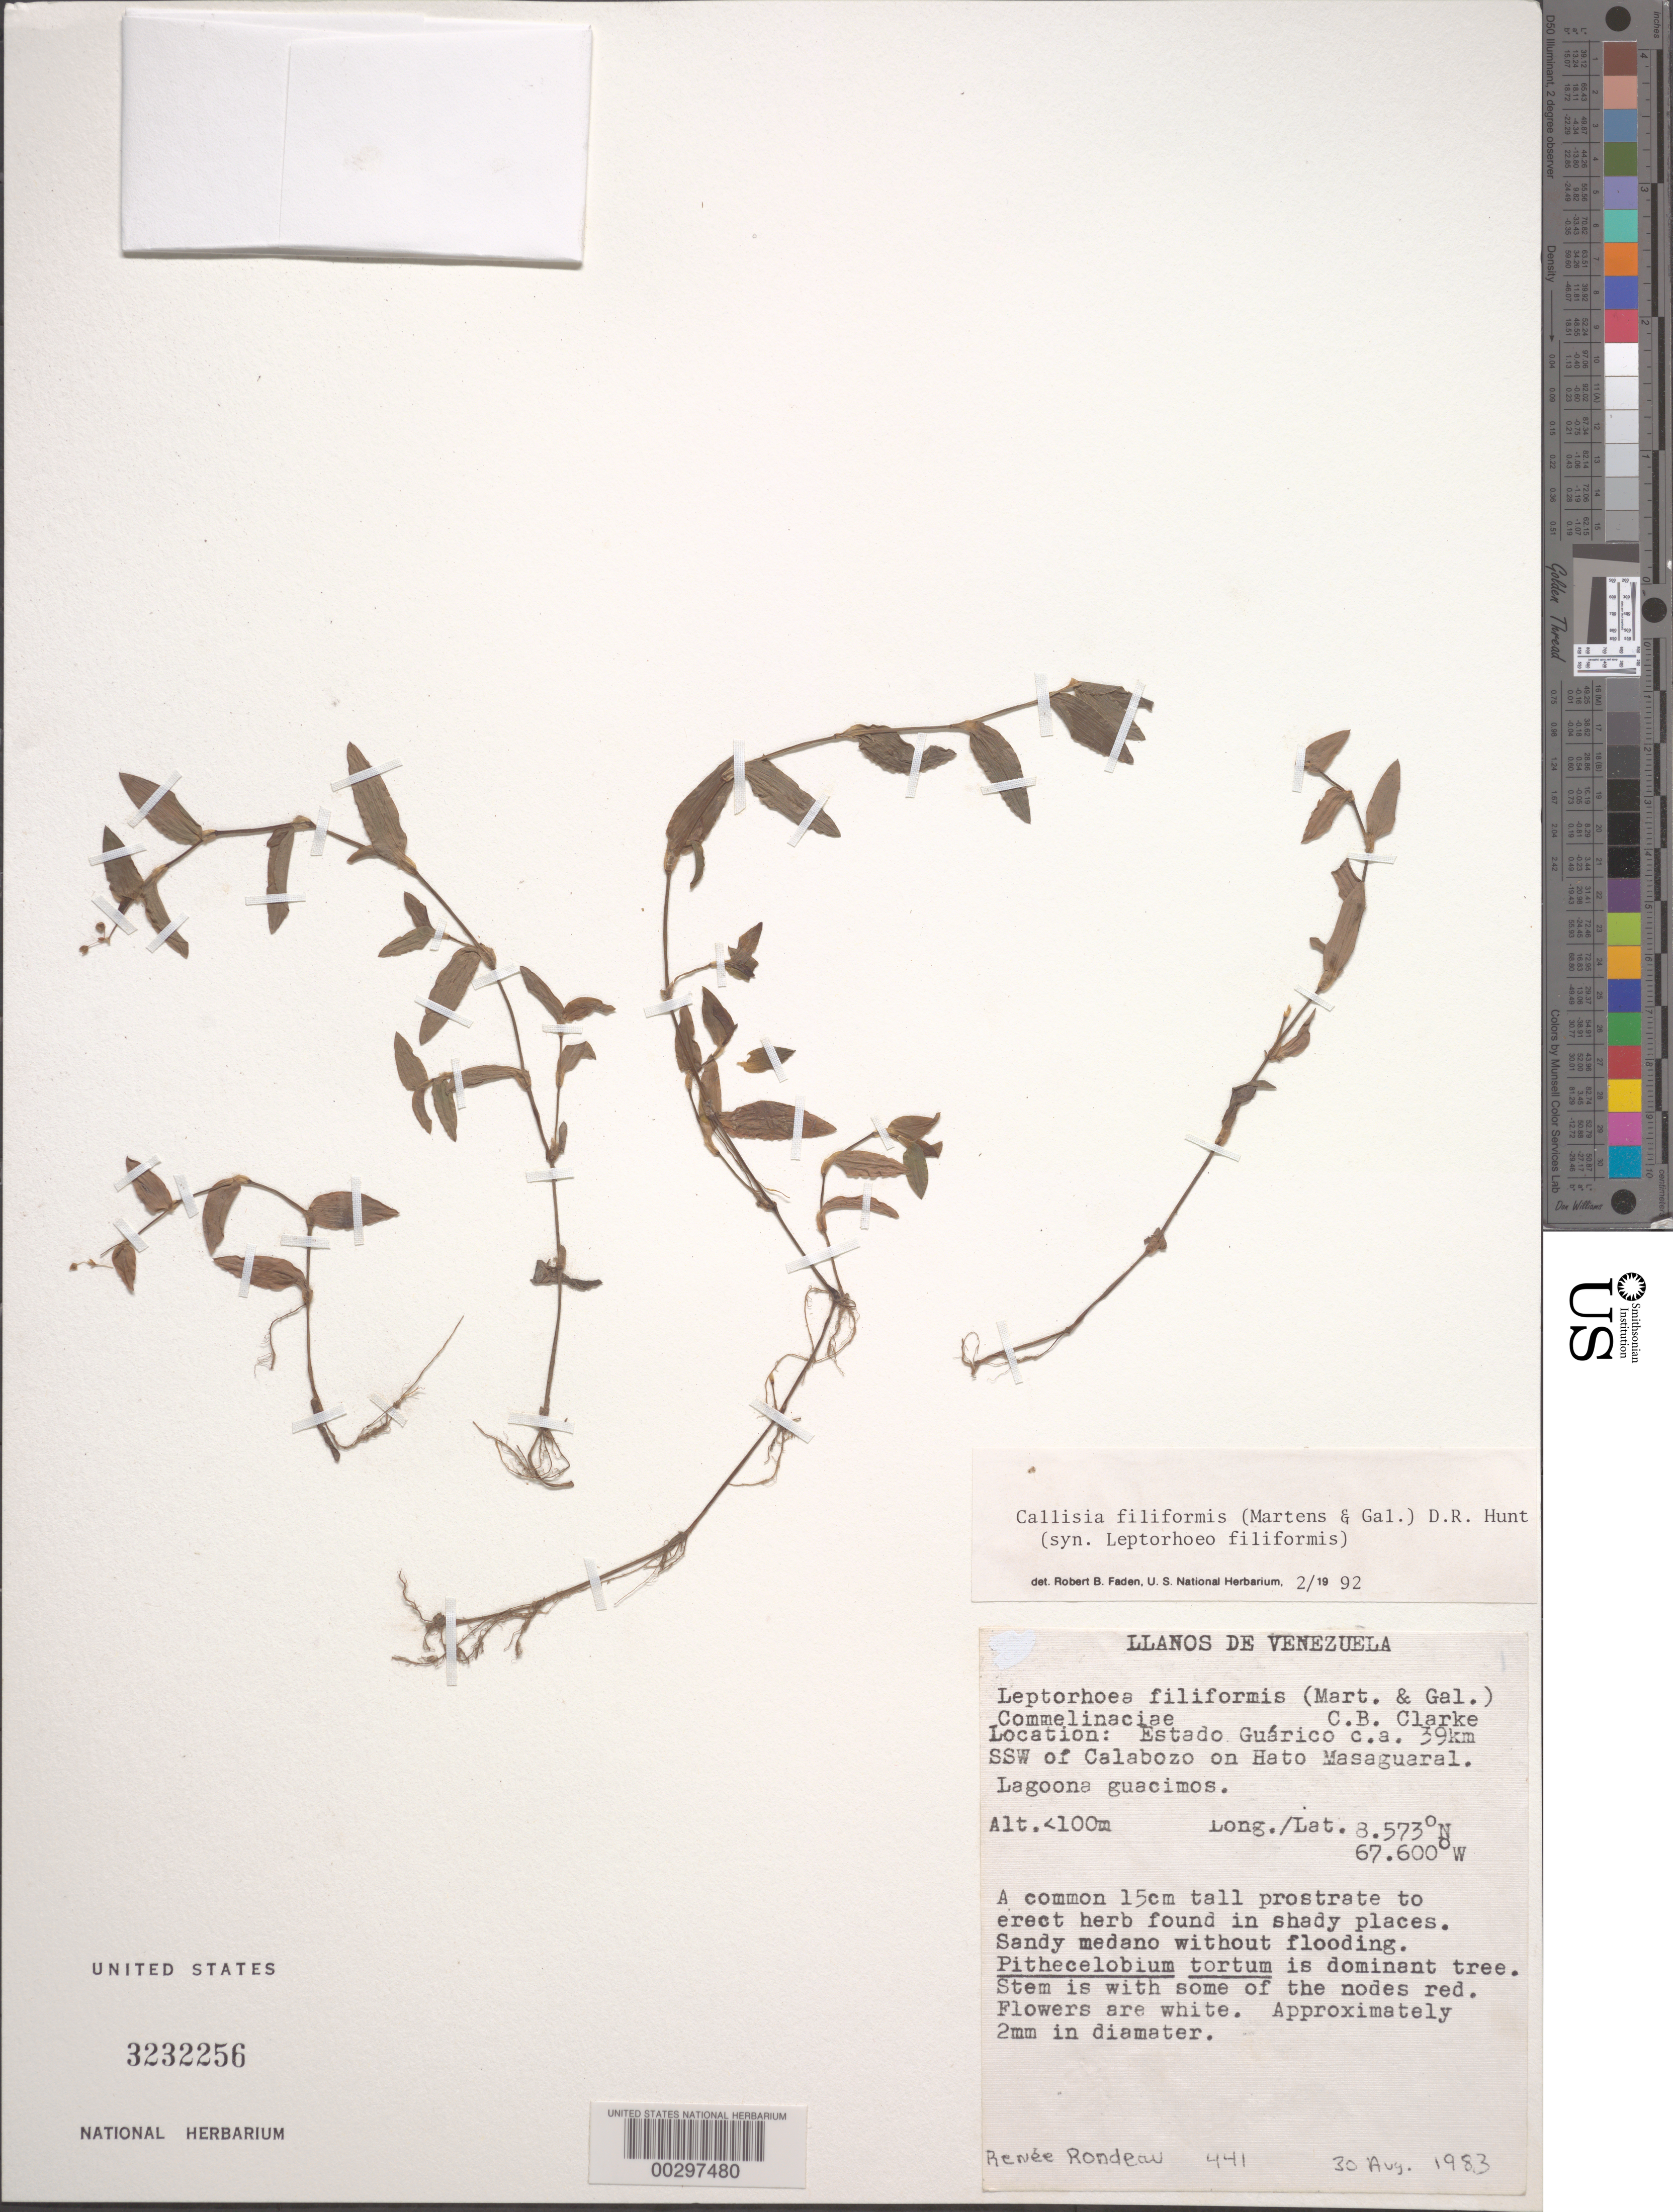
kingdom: Plantae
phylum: Tracheophyta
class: Liliopsida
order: Commelinales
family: Commelinaceae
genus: Callisia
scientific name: Callisia filiformis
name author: (M. Martens & Galeotti) D.R. Hunt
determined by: Faden, Robert B., (US), Smithsonian Institution - National Museum of Natural History (UNITED STATES)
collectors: R. Rondeau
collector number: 441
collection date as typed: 30 Aug 1983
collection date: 1983-08-30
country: Venezuela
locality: Ssw of calabozo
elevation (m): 100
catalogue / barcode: US 3232256